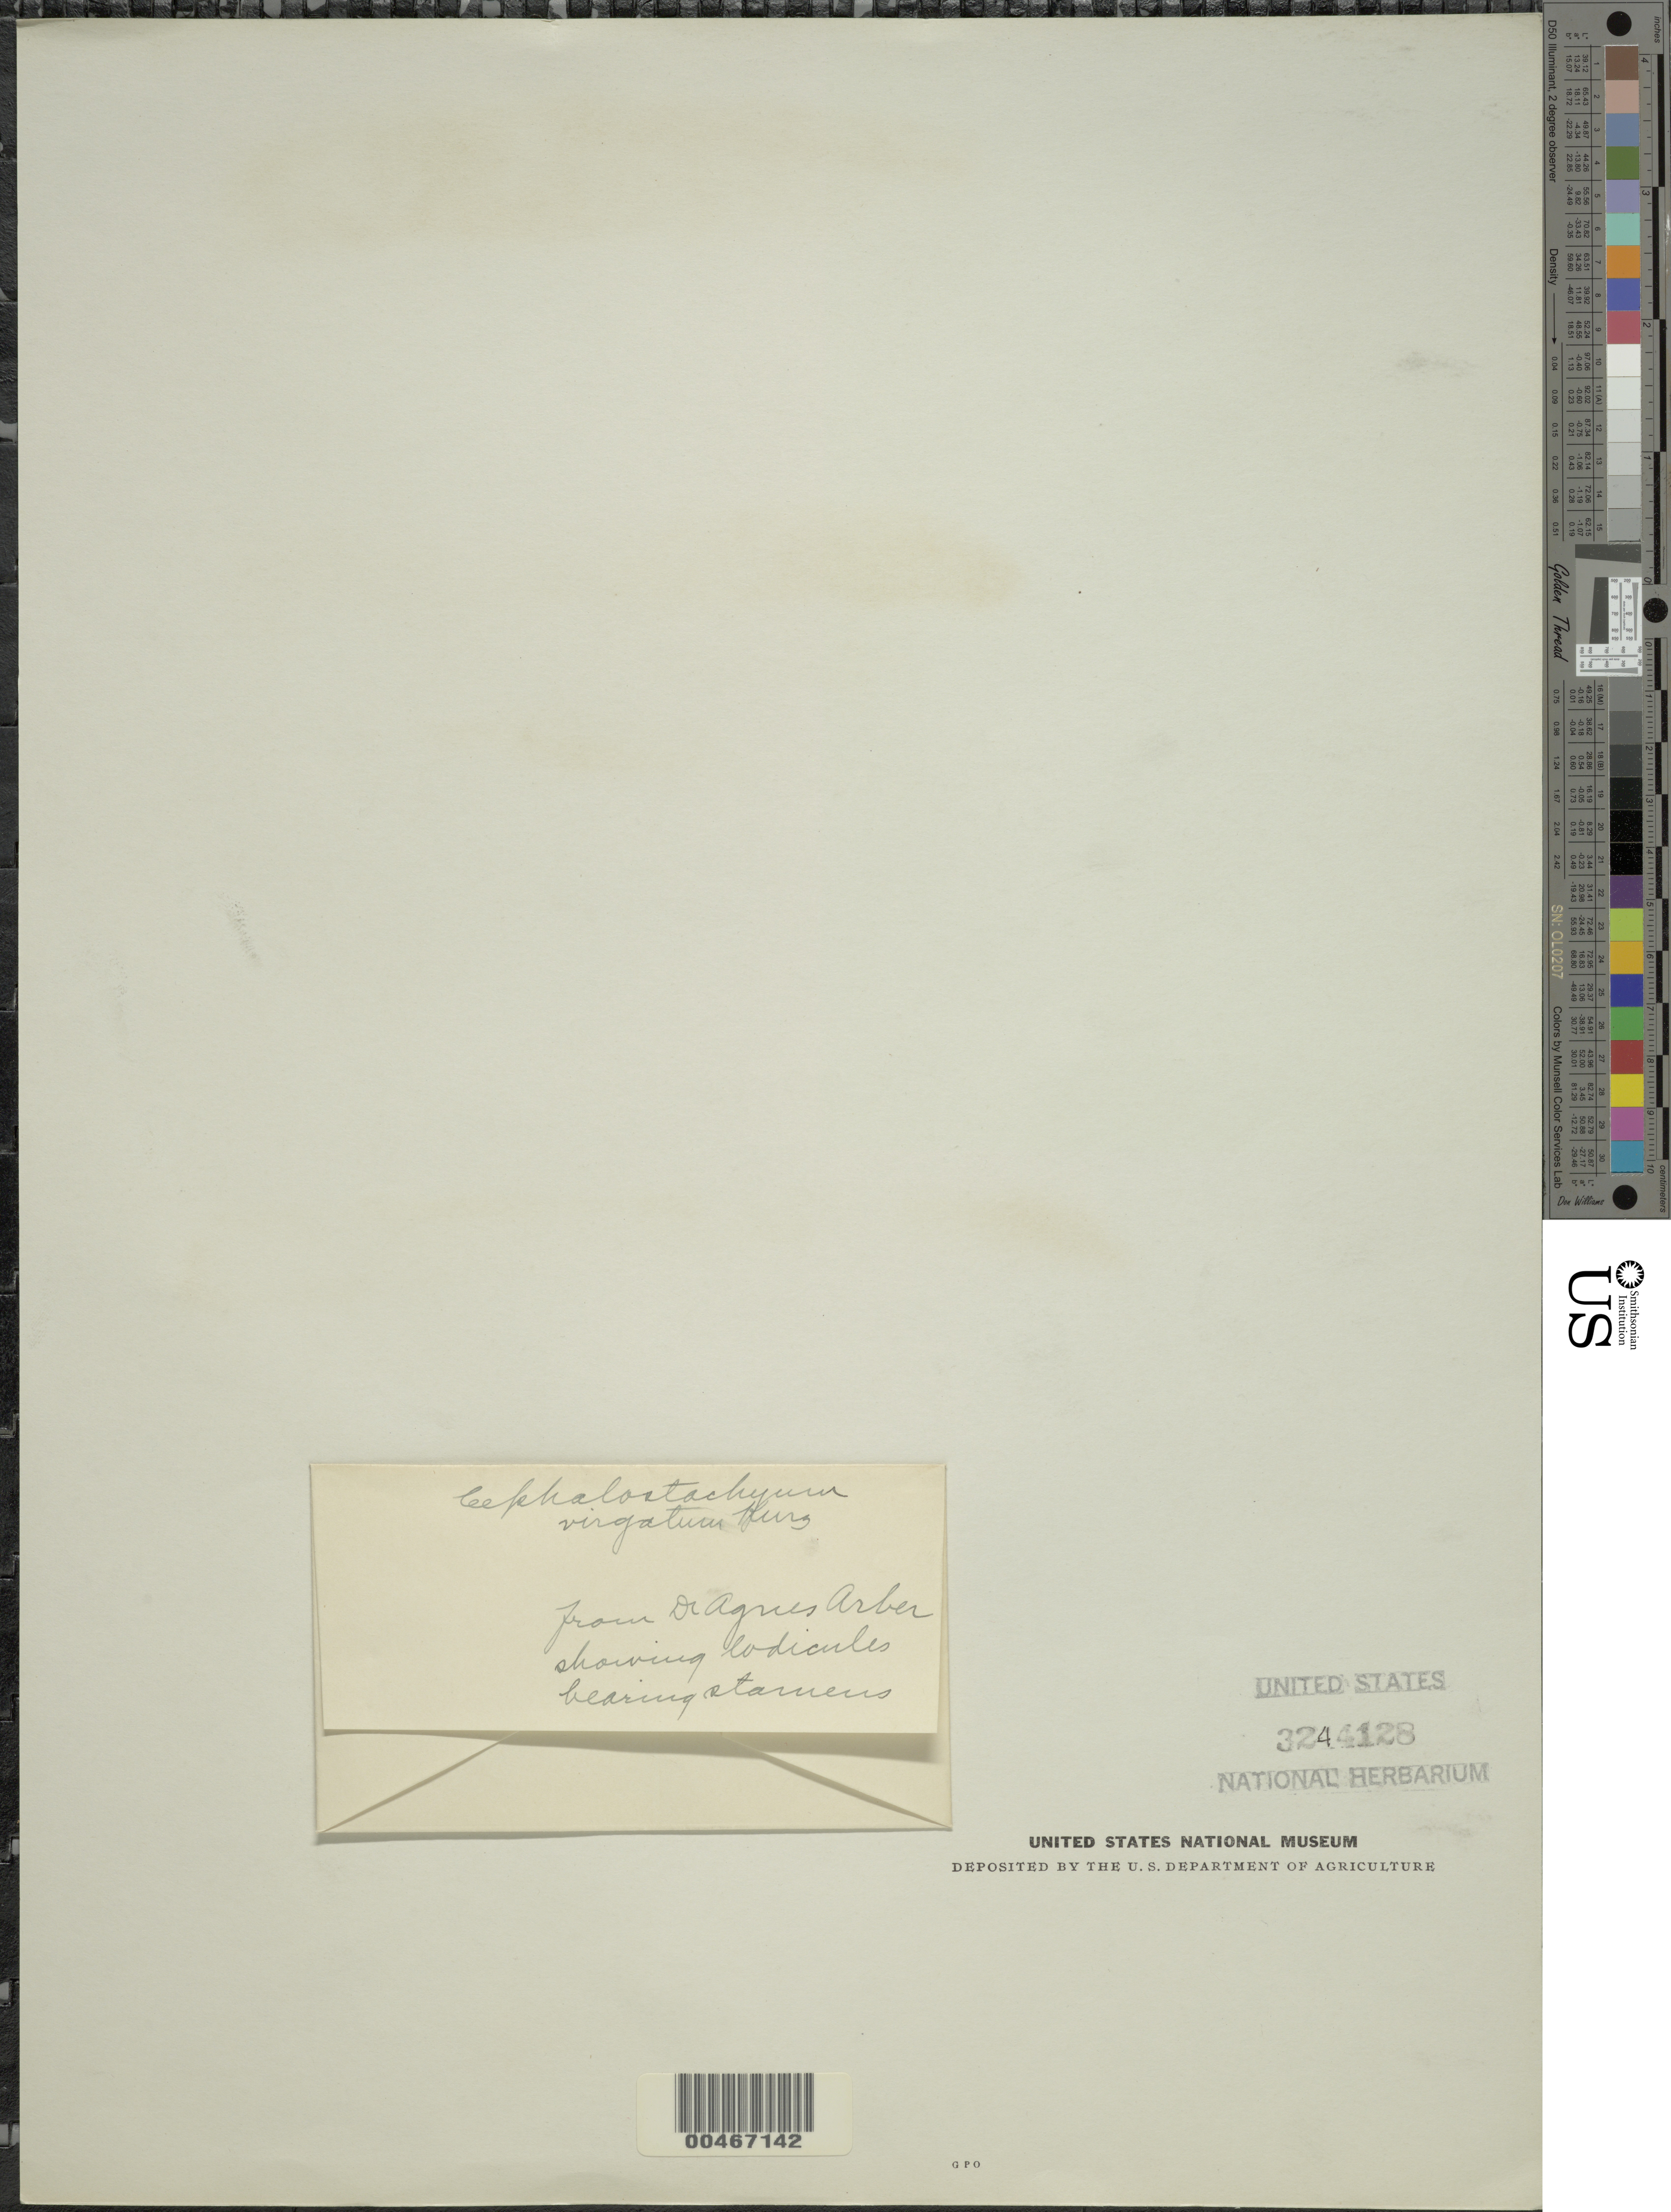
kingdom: Plantae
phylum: Tracheophyta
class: Liliopsida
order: Poales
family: Poaceae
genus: Cephalostachyum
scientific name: Cephalostachyum virgatum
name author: (Munro) Kurz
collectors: A. Arber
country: United States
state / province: Washington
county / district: Spokane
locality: Spokane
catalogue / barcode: US 3244128